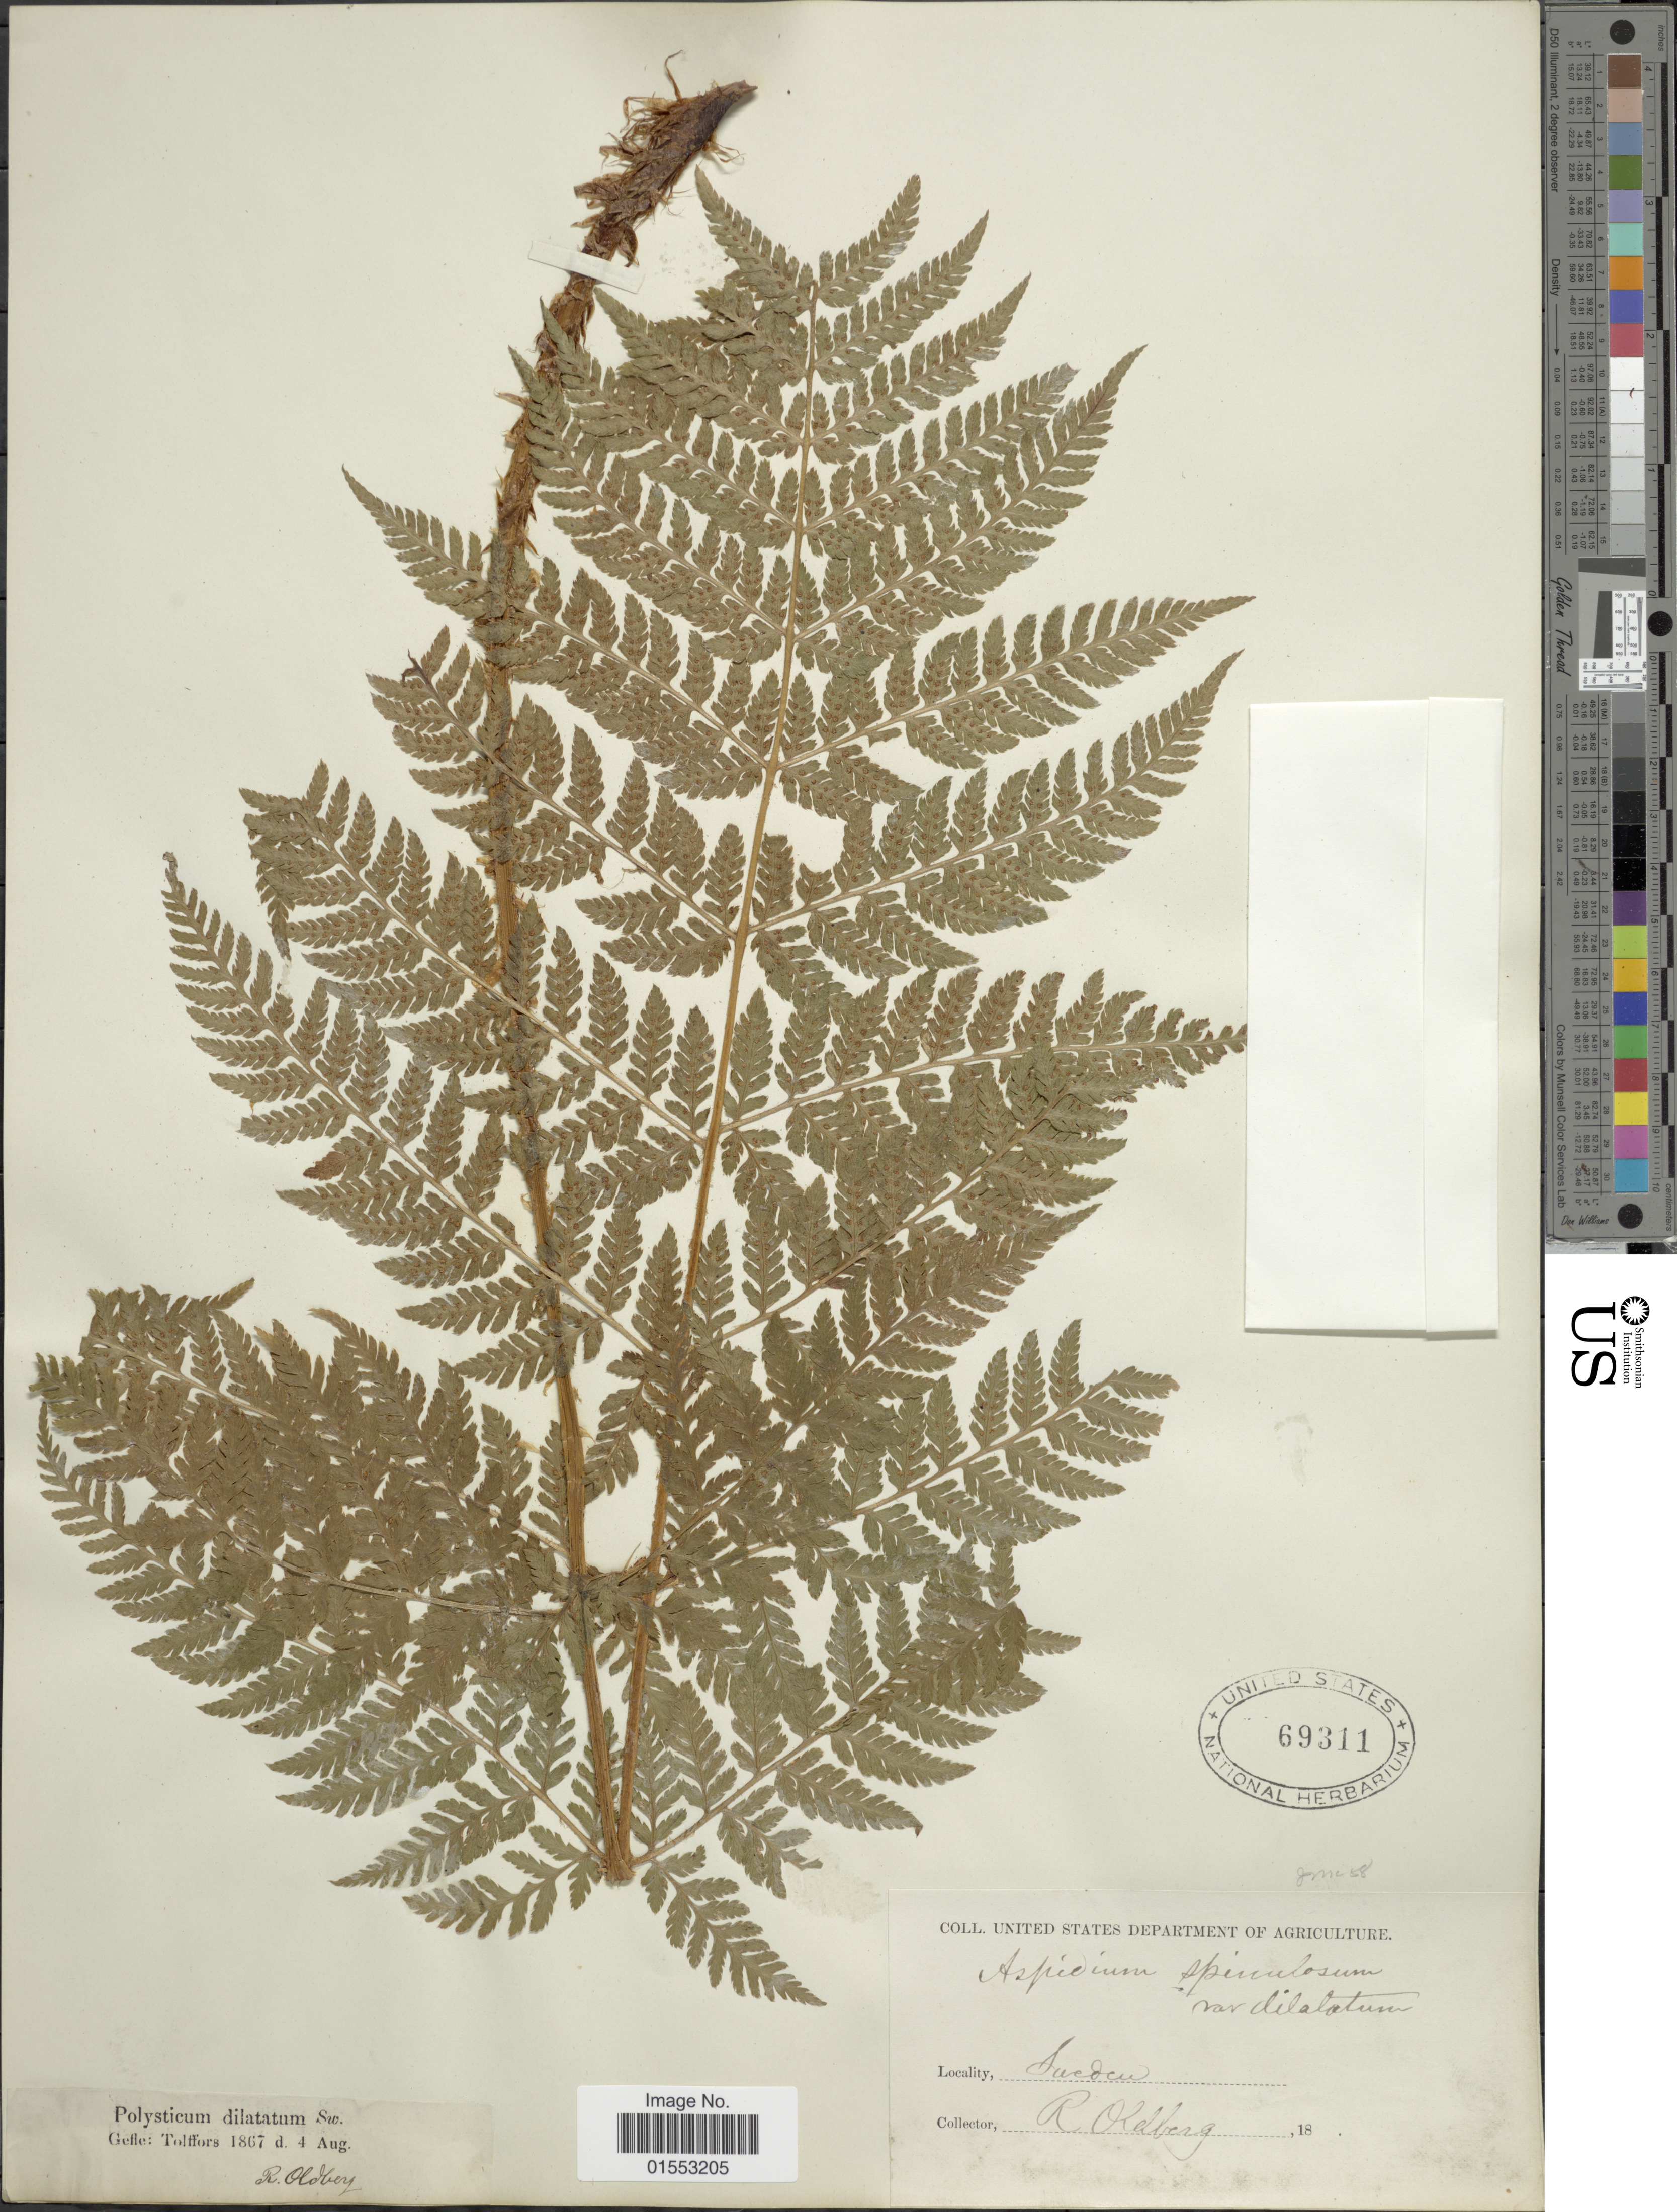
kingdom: Plantae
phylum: Tracheophyta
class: Polypodiopsida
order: Polypodiales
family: Dryopteridaceae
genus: Dryopteris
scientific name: Dryopteris dilatata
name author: (Hoffm.) A. Gray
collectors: R. Oldberg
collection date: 1867-08-04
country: Sweden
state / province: Gävleborg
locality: Gefle: Tolffors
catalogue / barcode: US 69311